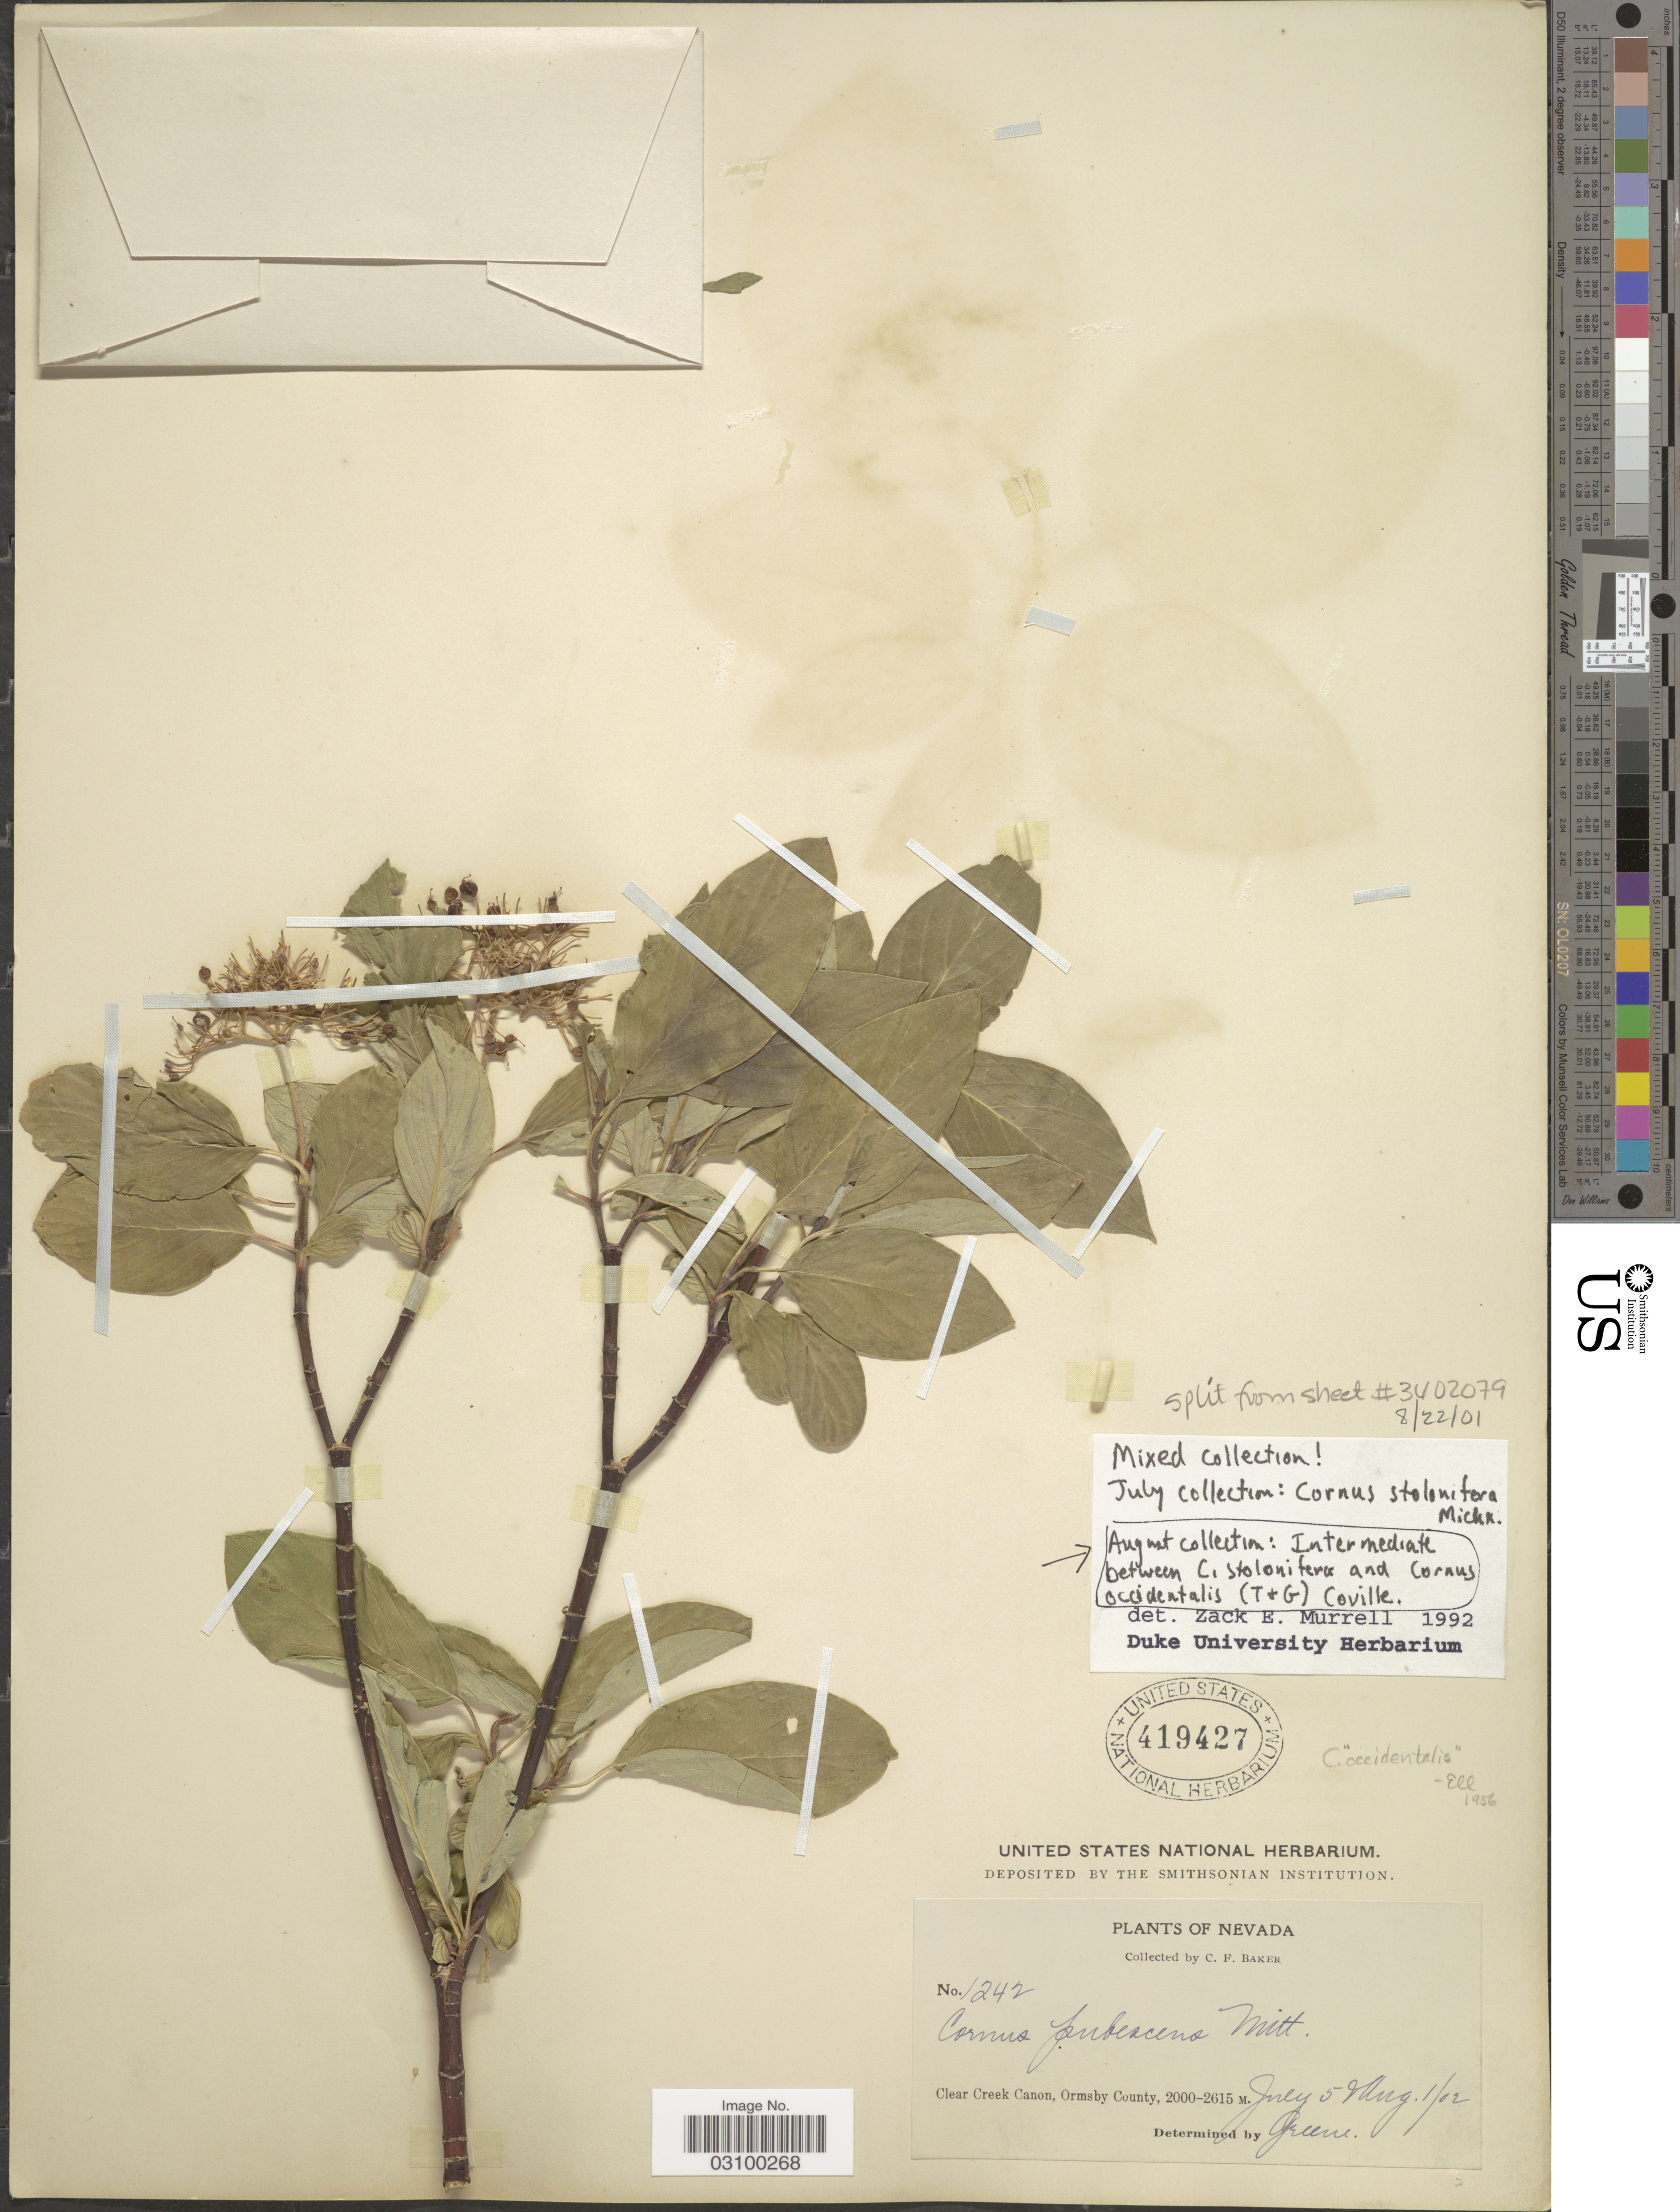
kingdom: Plantae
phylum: Tracheophyta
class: Magnoliopsida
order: Cornales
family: Cornaceae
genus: Cornus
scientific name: Cornus sericea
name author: L.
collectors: C. F. Baker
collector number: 1242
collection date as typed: Transcribed d/m/y: 5/7/2 to 1/8/2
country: United States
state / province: Nevada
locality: Clear Creek Canon, Ormsby County.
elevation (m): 2000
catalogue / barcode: US 419427